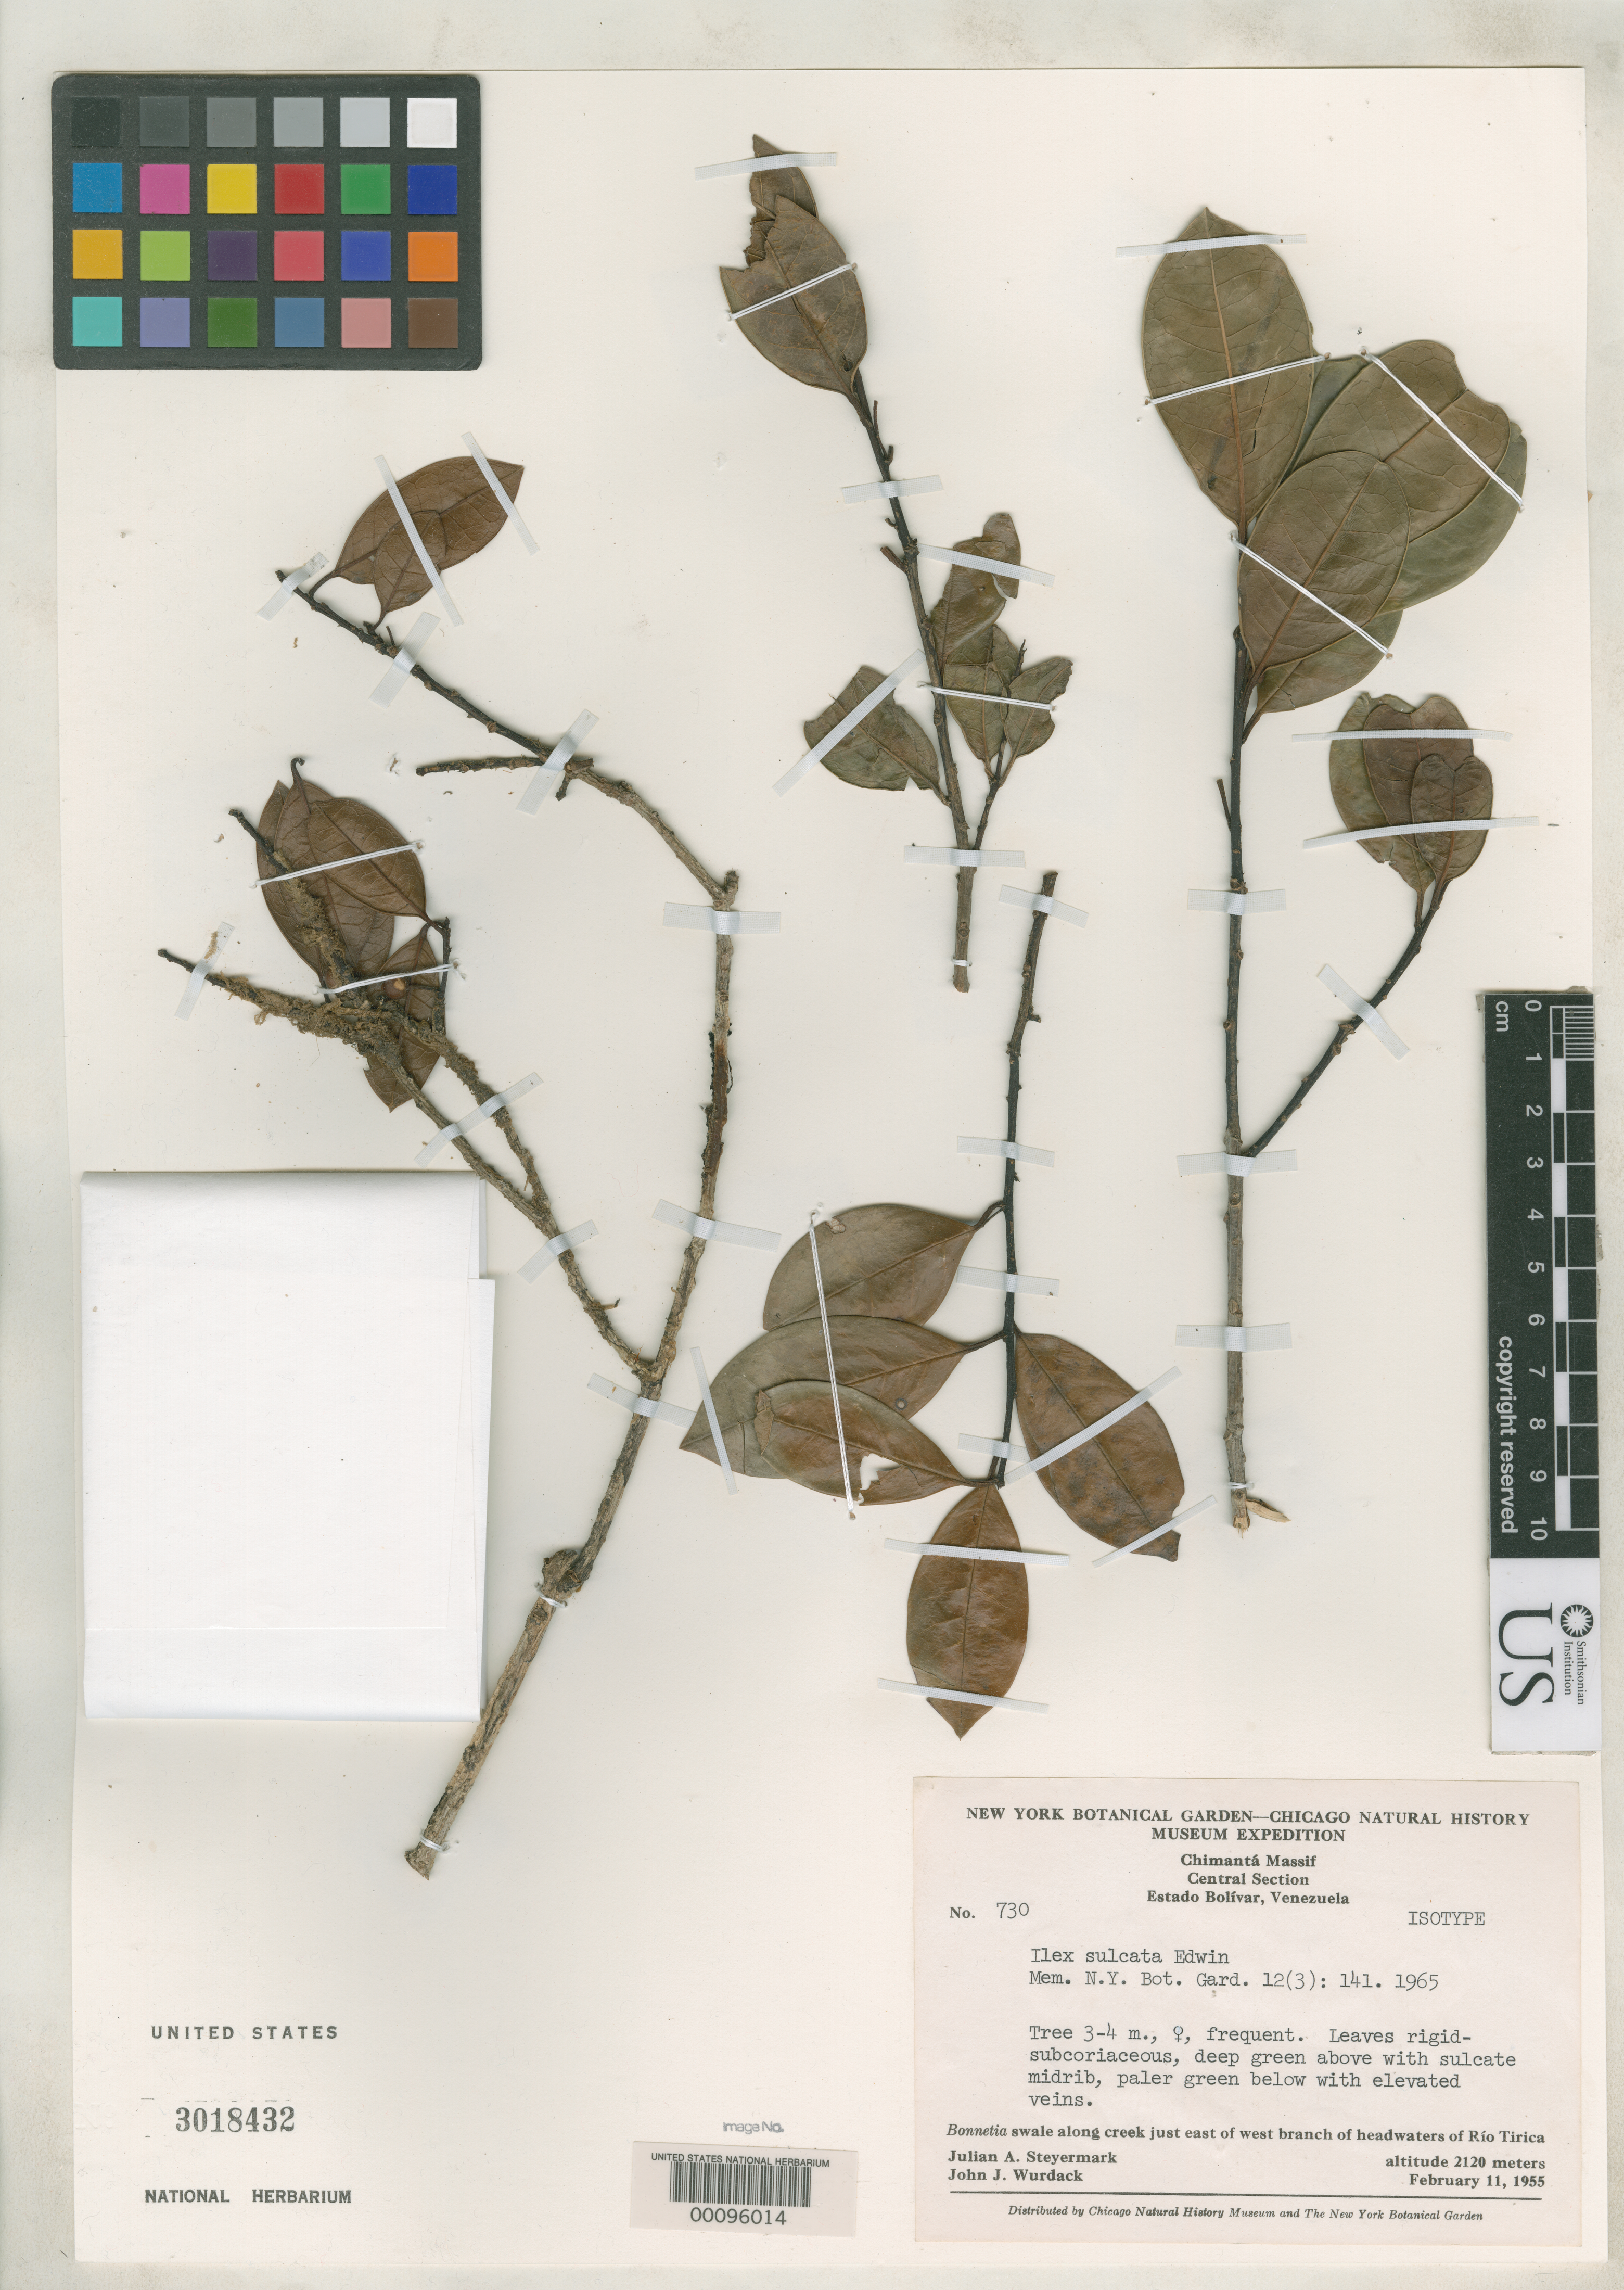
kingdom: Plantae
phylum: Tracheophyta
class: Magnoliopsida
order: Aquifoliales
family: Aquifoliaceae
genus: Ilex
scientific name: Ilex sulcata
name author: Edwin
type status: Isotype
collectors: J. Steyermark & J. J. Wurdack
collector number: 730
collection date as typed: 11 Feb 1955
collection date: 1955-02-11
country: Venezuela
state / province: Bolivar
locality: Along creek just E of W Branch of headwaters of Rio Tirica.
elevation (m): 2120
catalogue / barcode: US 3018432